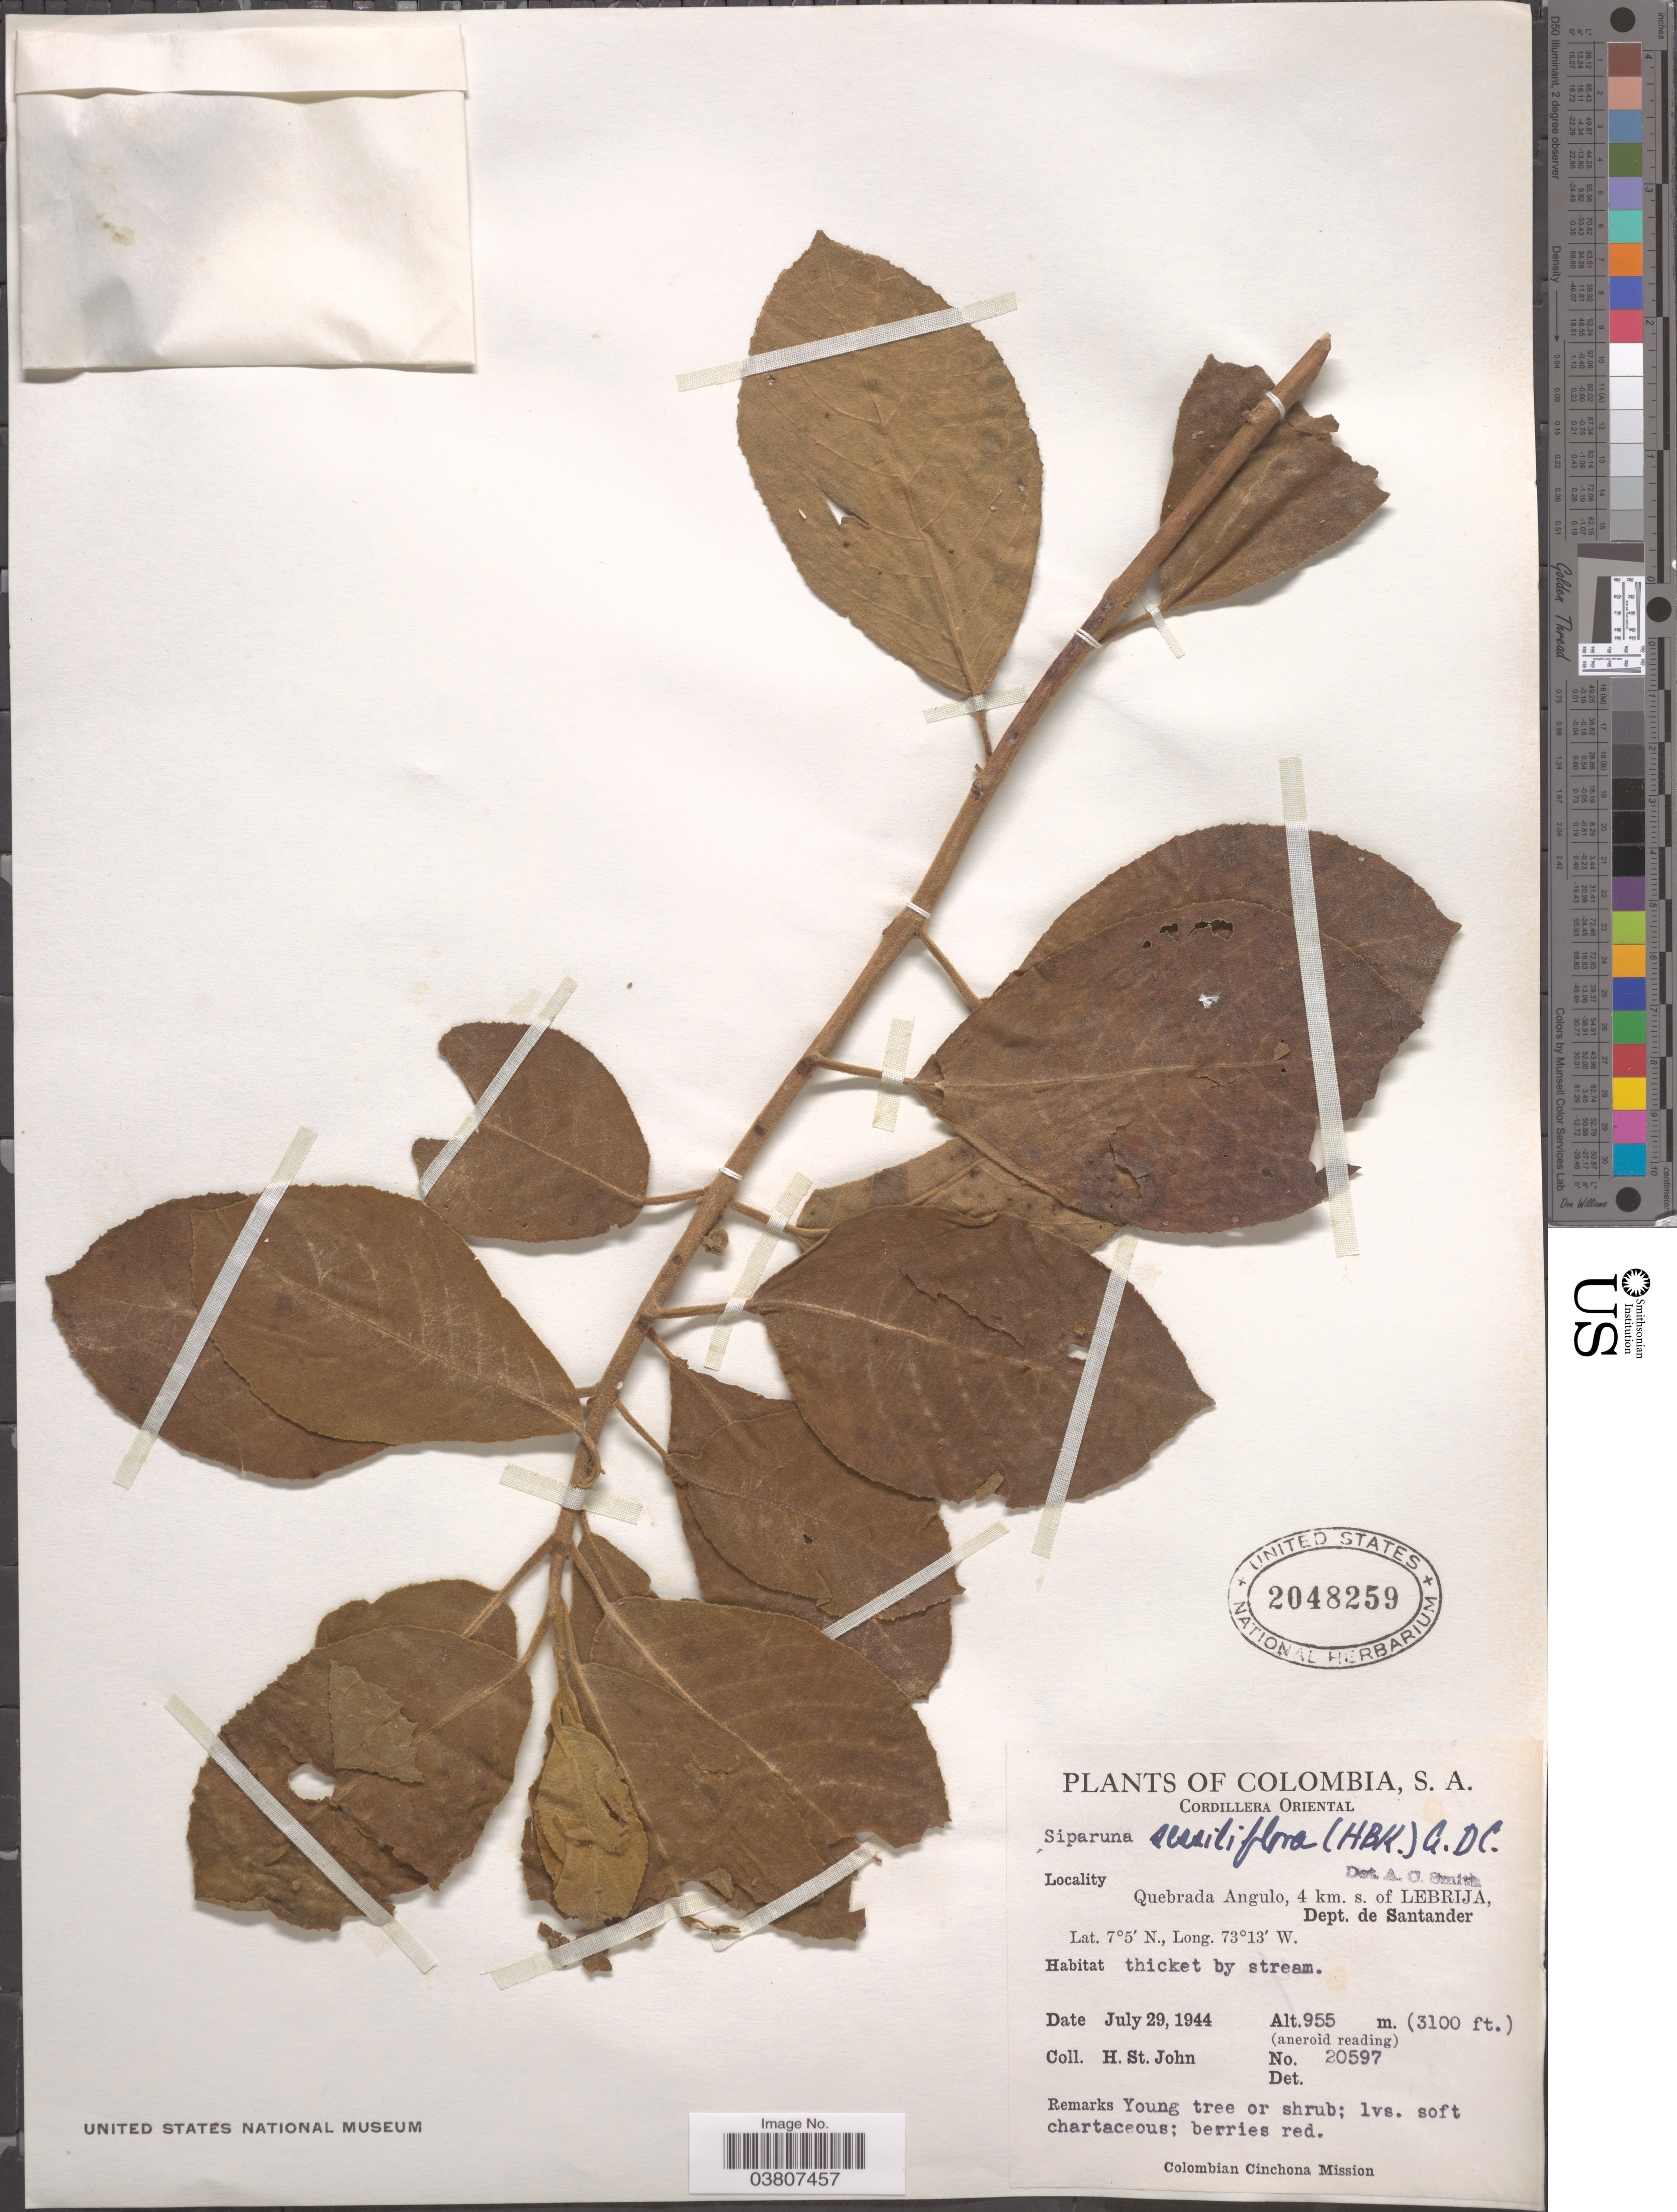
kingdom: Plantae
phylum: Tracheophyta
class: Magnoliopsida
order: Laurales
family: Siparunaceae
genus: Siparuna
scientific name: Siparuna sessiliflora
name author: (Kunth) A. DC.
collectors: H. St. John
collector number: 20597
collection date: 1944-07-29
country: Colombia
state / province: Santander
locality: Cordillera Oriental. Quebrada Angulo, 4 km. s. of Lebrija, Dept. de Santander. Thicket by stream.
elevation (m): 955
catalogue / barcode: US 2048259